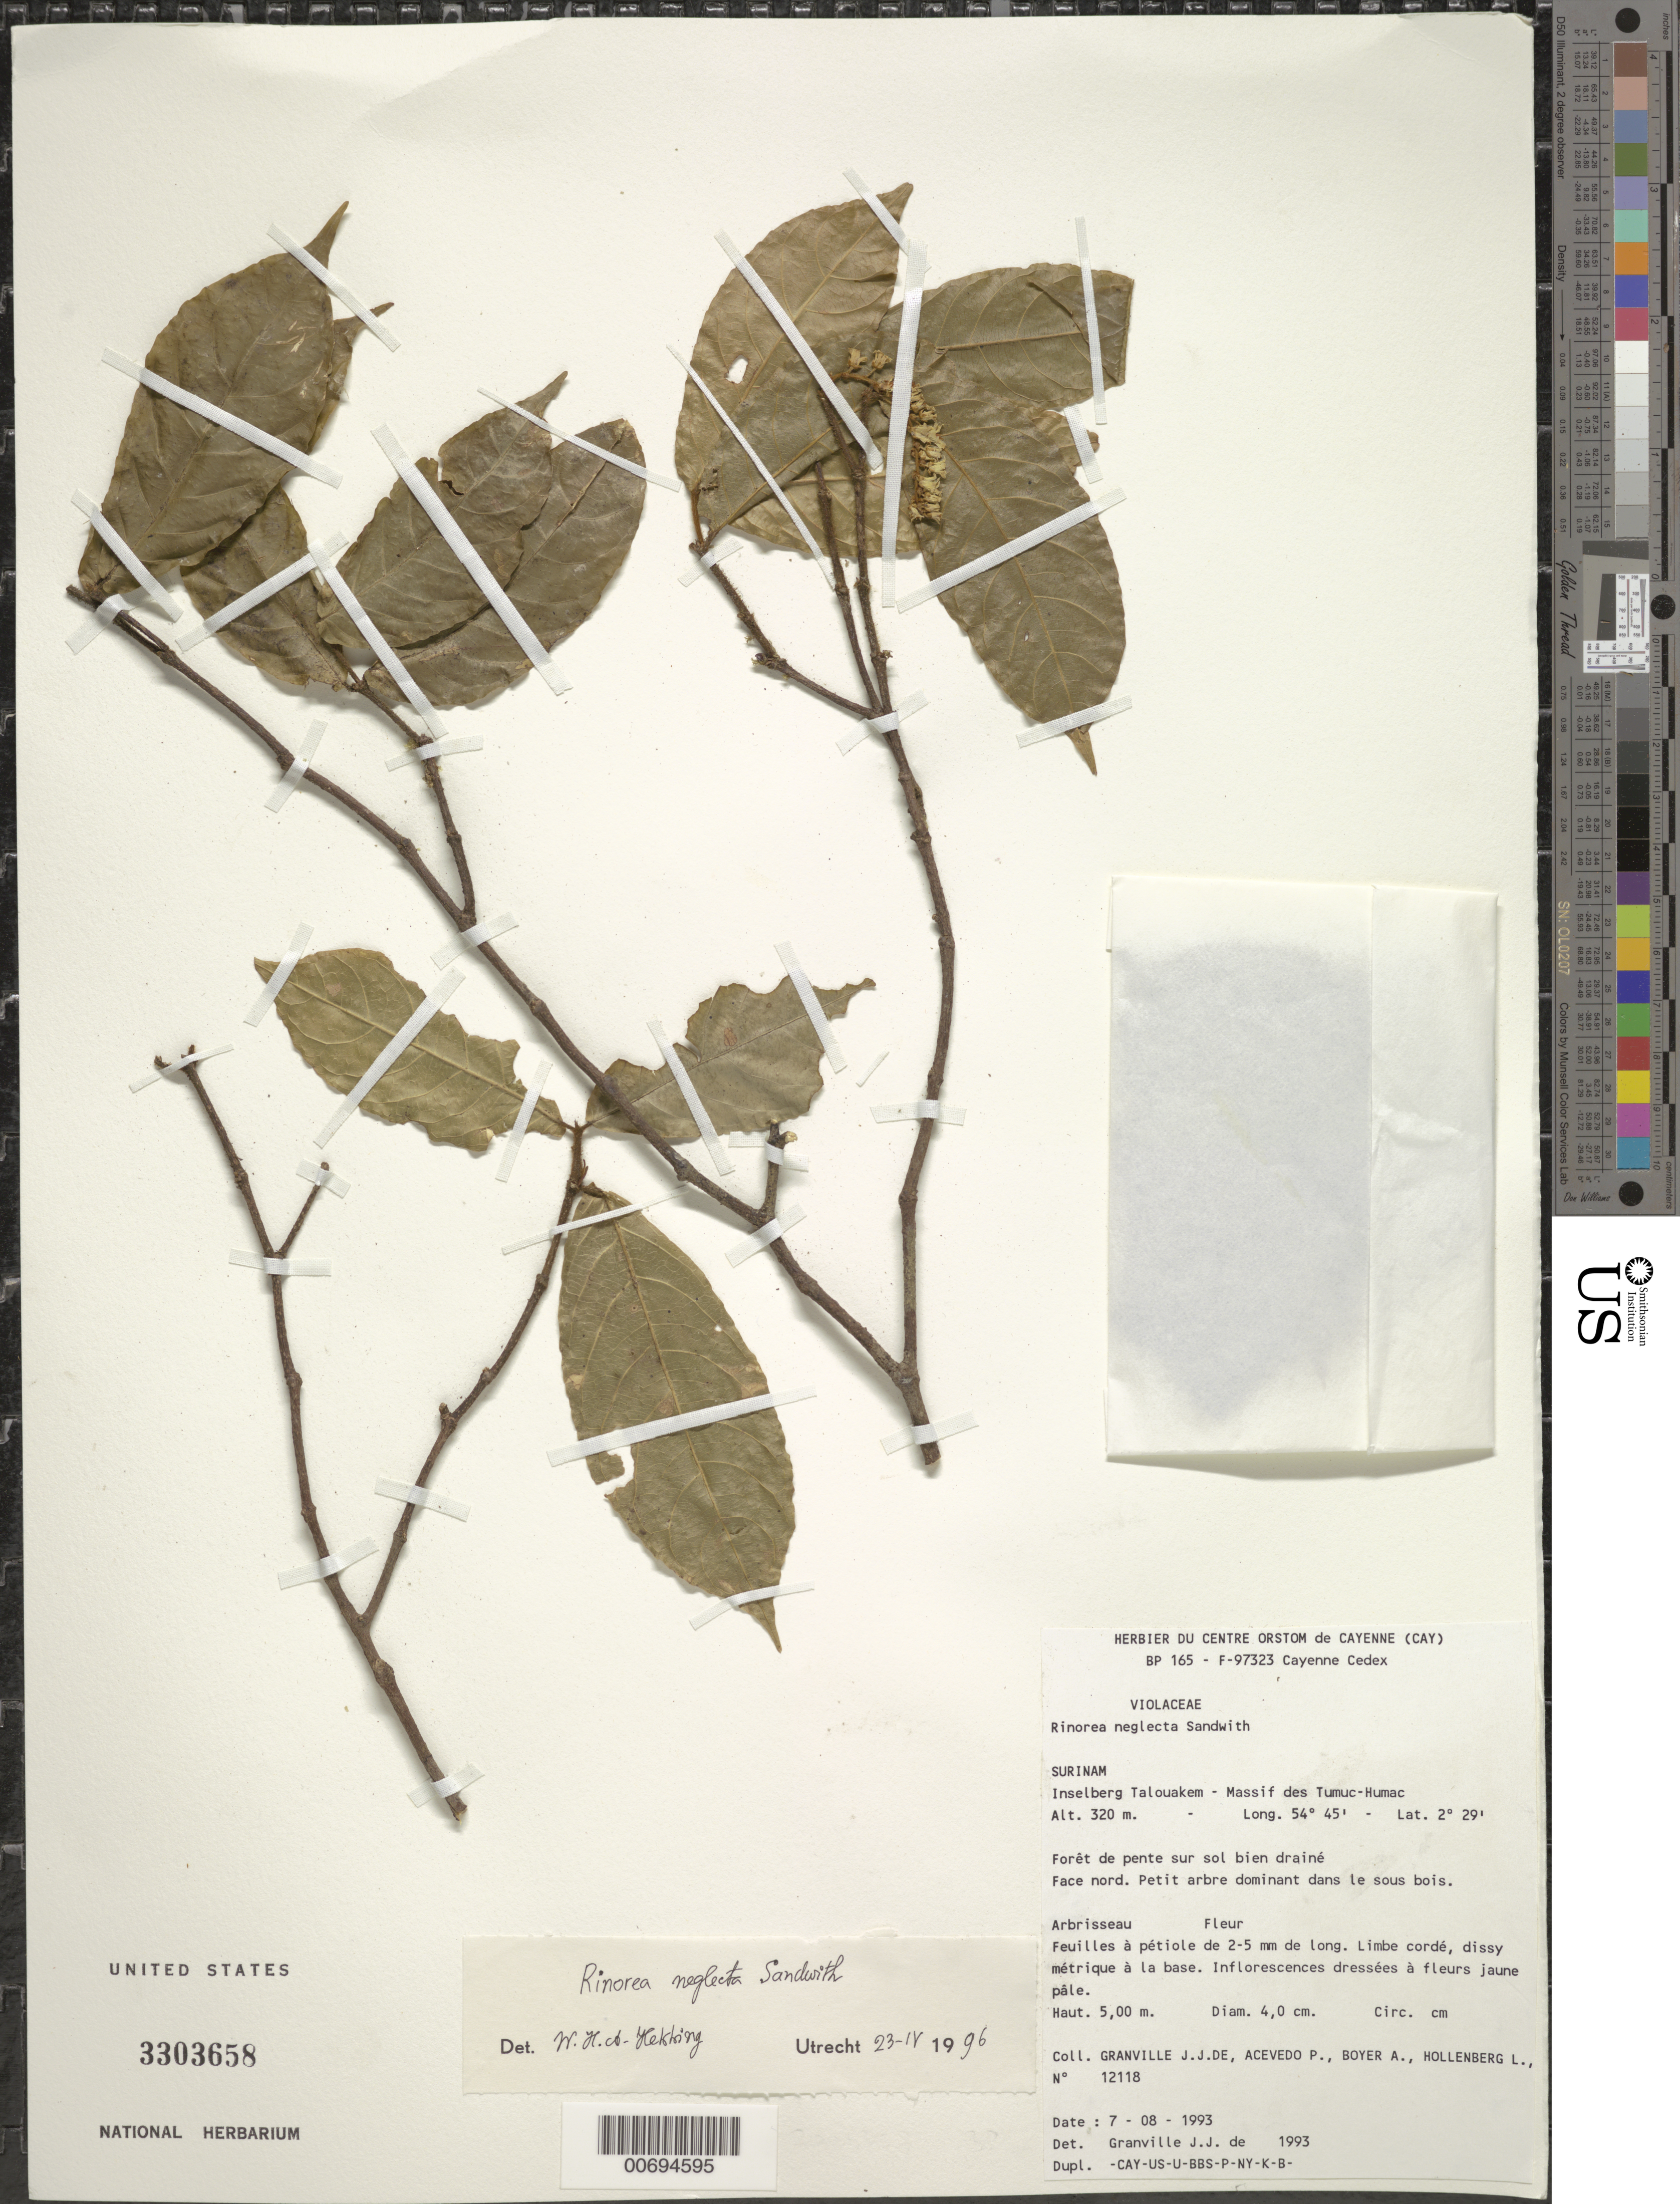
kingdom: Plantae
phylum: Tracheophyta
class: Magnoliopsida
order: Malpighiales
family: Violaceae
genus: Rinorea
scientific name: Rinorea neglecta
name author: Sandwith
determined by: Hekking, W. H. A.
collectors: J.-J. de Granville, P. Acevedo-Rodr., A. Boyer & L. Hollenberg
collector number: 12118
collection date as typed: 7-Aug-93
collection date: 1993-08-07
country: Suriname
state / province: Sipaliwini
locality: Inselberg Talouakem, Massif des Tumuc-Humac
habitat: Slope forest, well drained soil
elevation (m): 320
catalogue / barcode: US 3303658